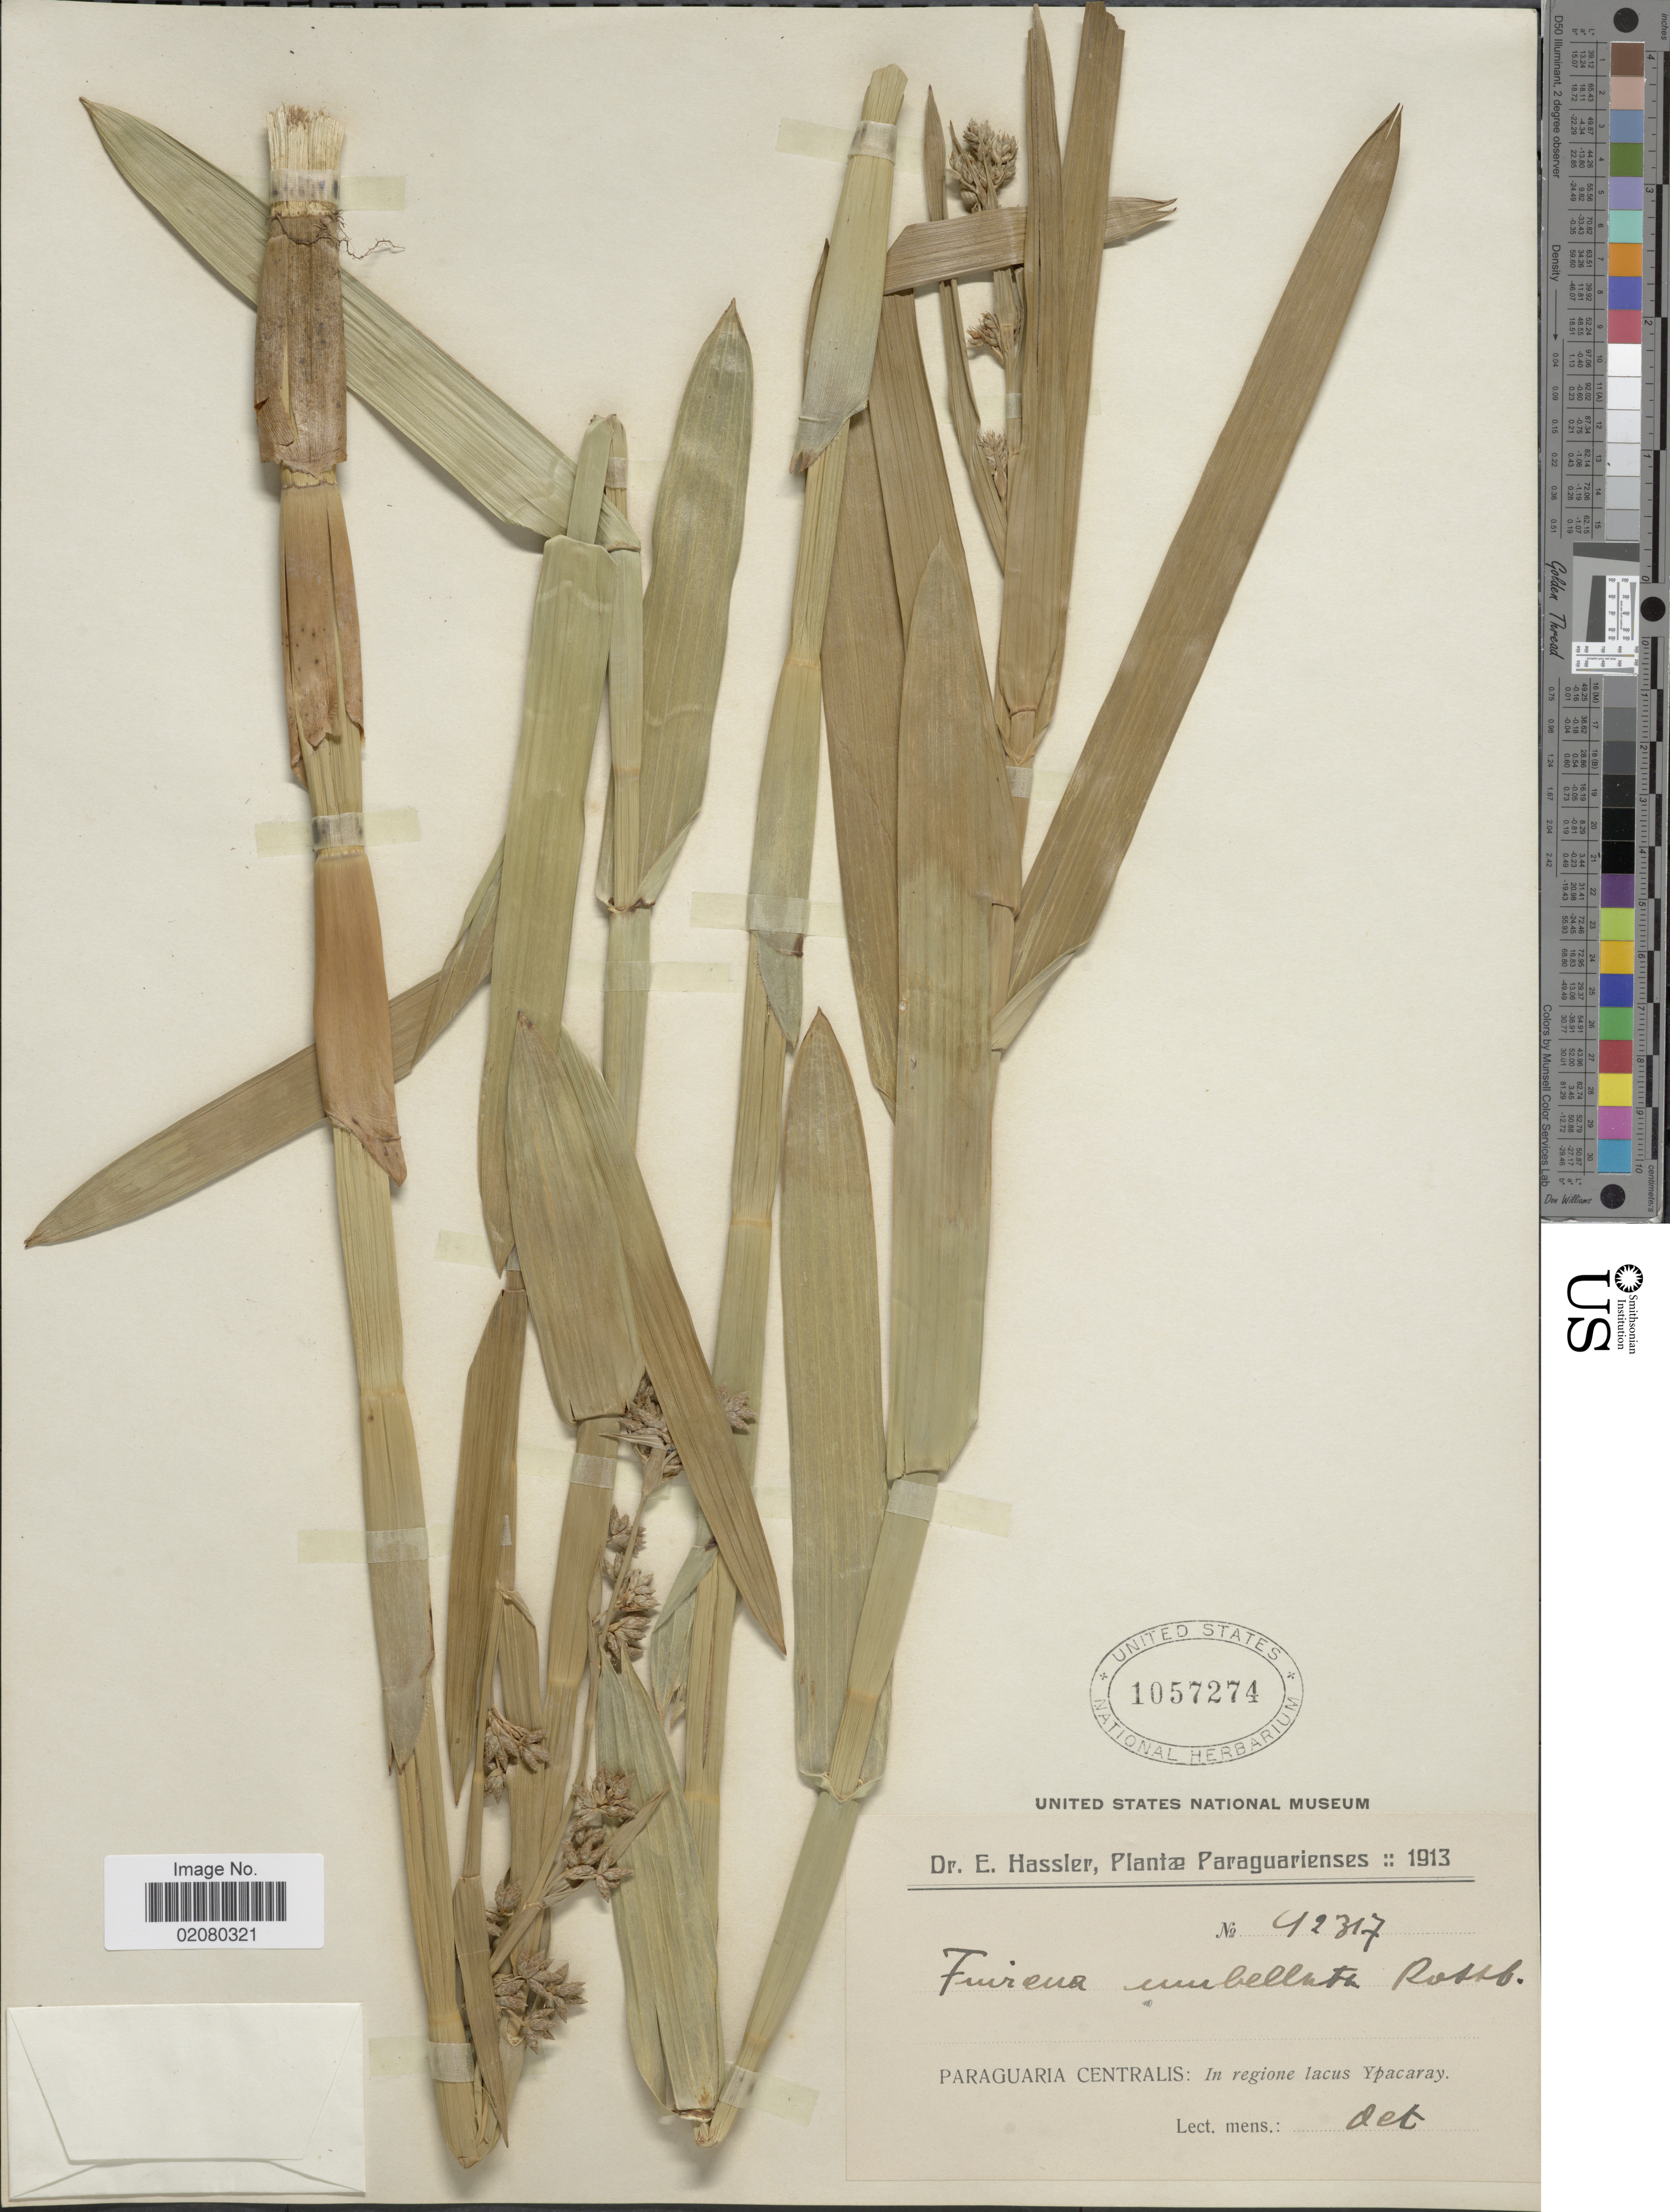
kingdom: Plantae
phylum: Tracheophyta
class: Liliopsida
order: Poales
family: Cyperaceae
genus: Fuirena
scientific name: Fuirena umbellata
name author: Rottb.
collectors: E. Hassler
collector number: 42317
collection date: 1913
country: Paraguay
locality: Paraguaria Centralis: In regione lacus Ypacaray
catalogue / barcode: US 1057274